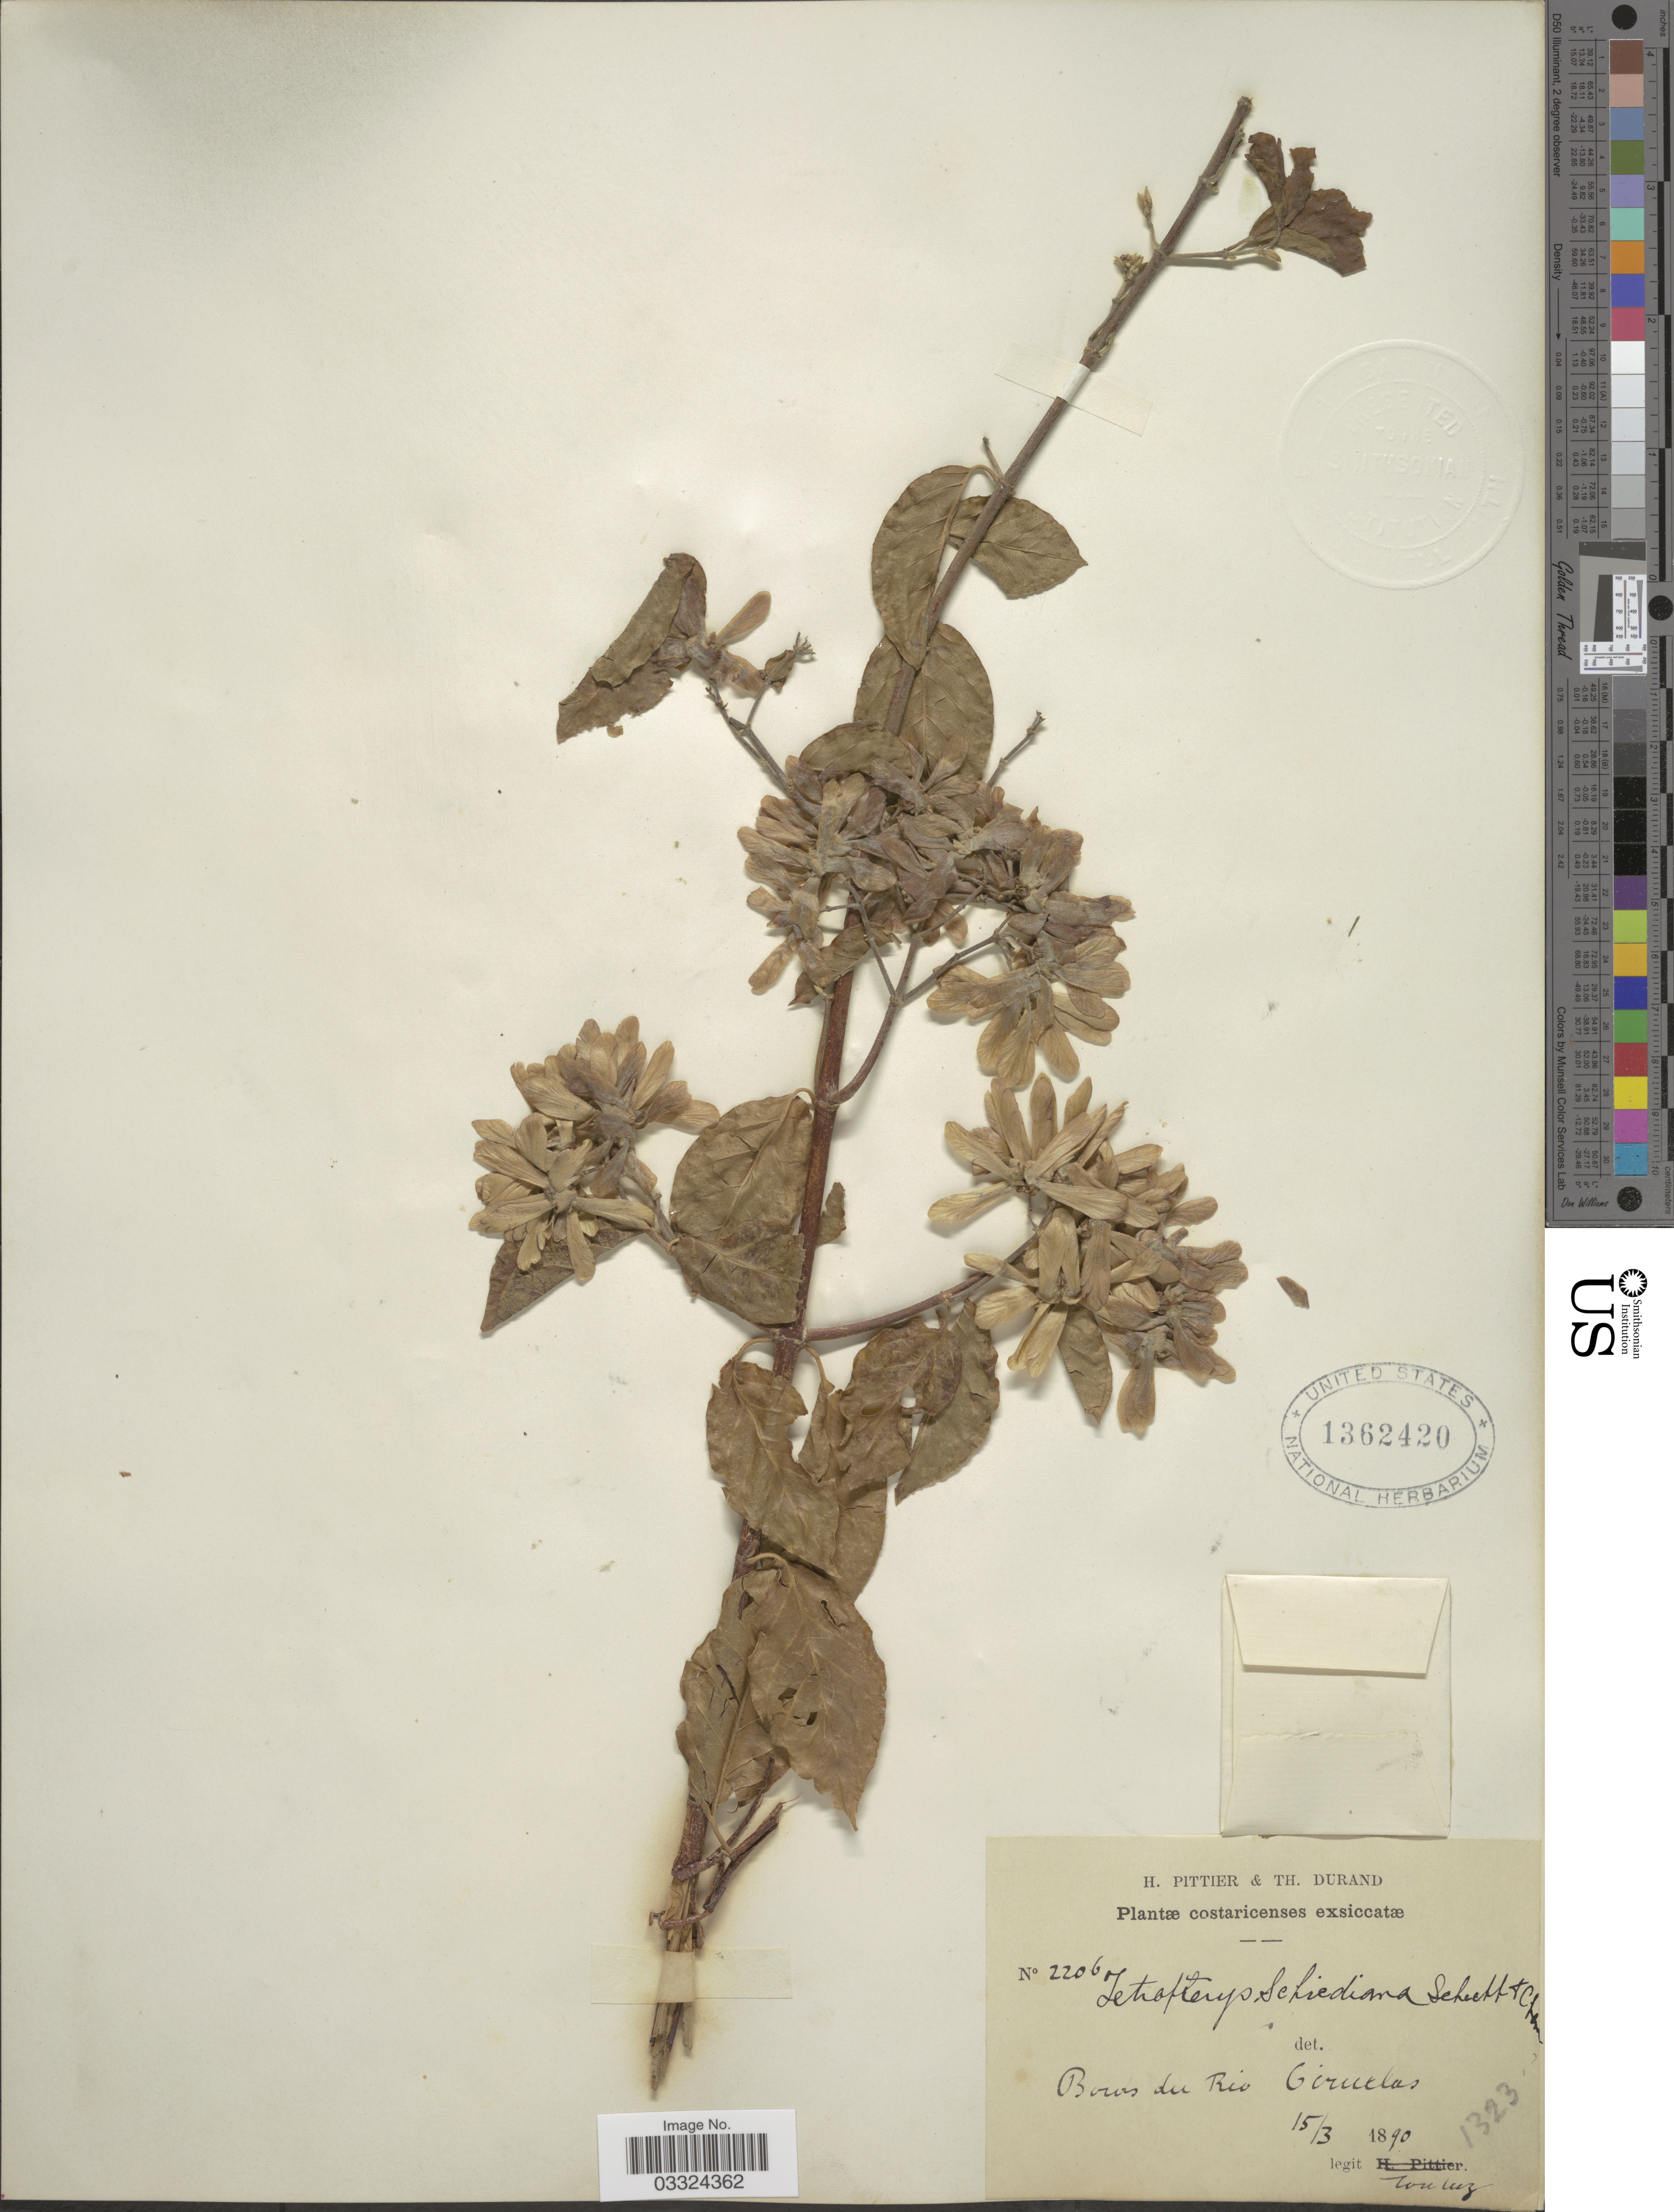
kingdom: Plantae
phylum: Tracheophyta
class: Magnoliopsida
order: Malpighiales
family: Malpighiaceae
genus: Tetrapterys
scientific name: Tetrapterys schiedeana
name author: Schltdl. & Cham.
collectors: Tonduz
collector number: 2206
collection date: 1890-03-15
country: Costa Rica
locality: Bords du Rio Circuelas.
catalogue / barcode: US 1362420